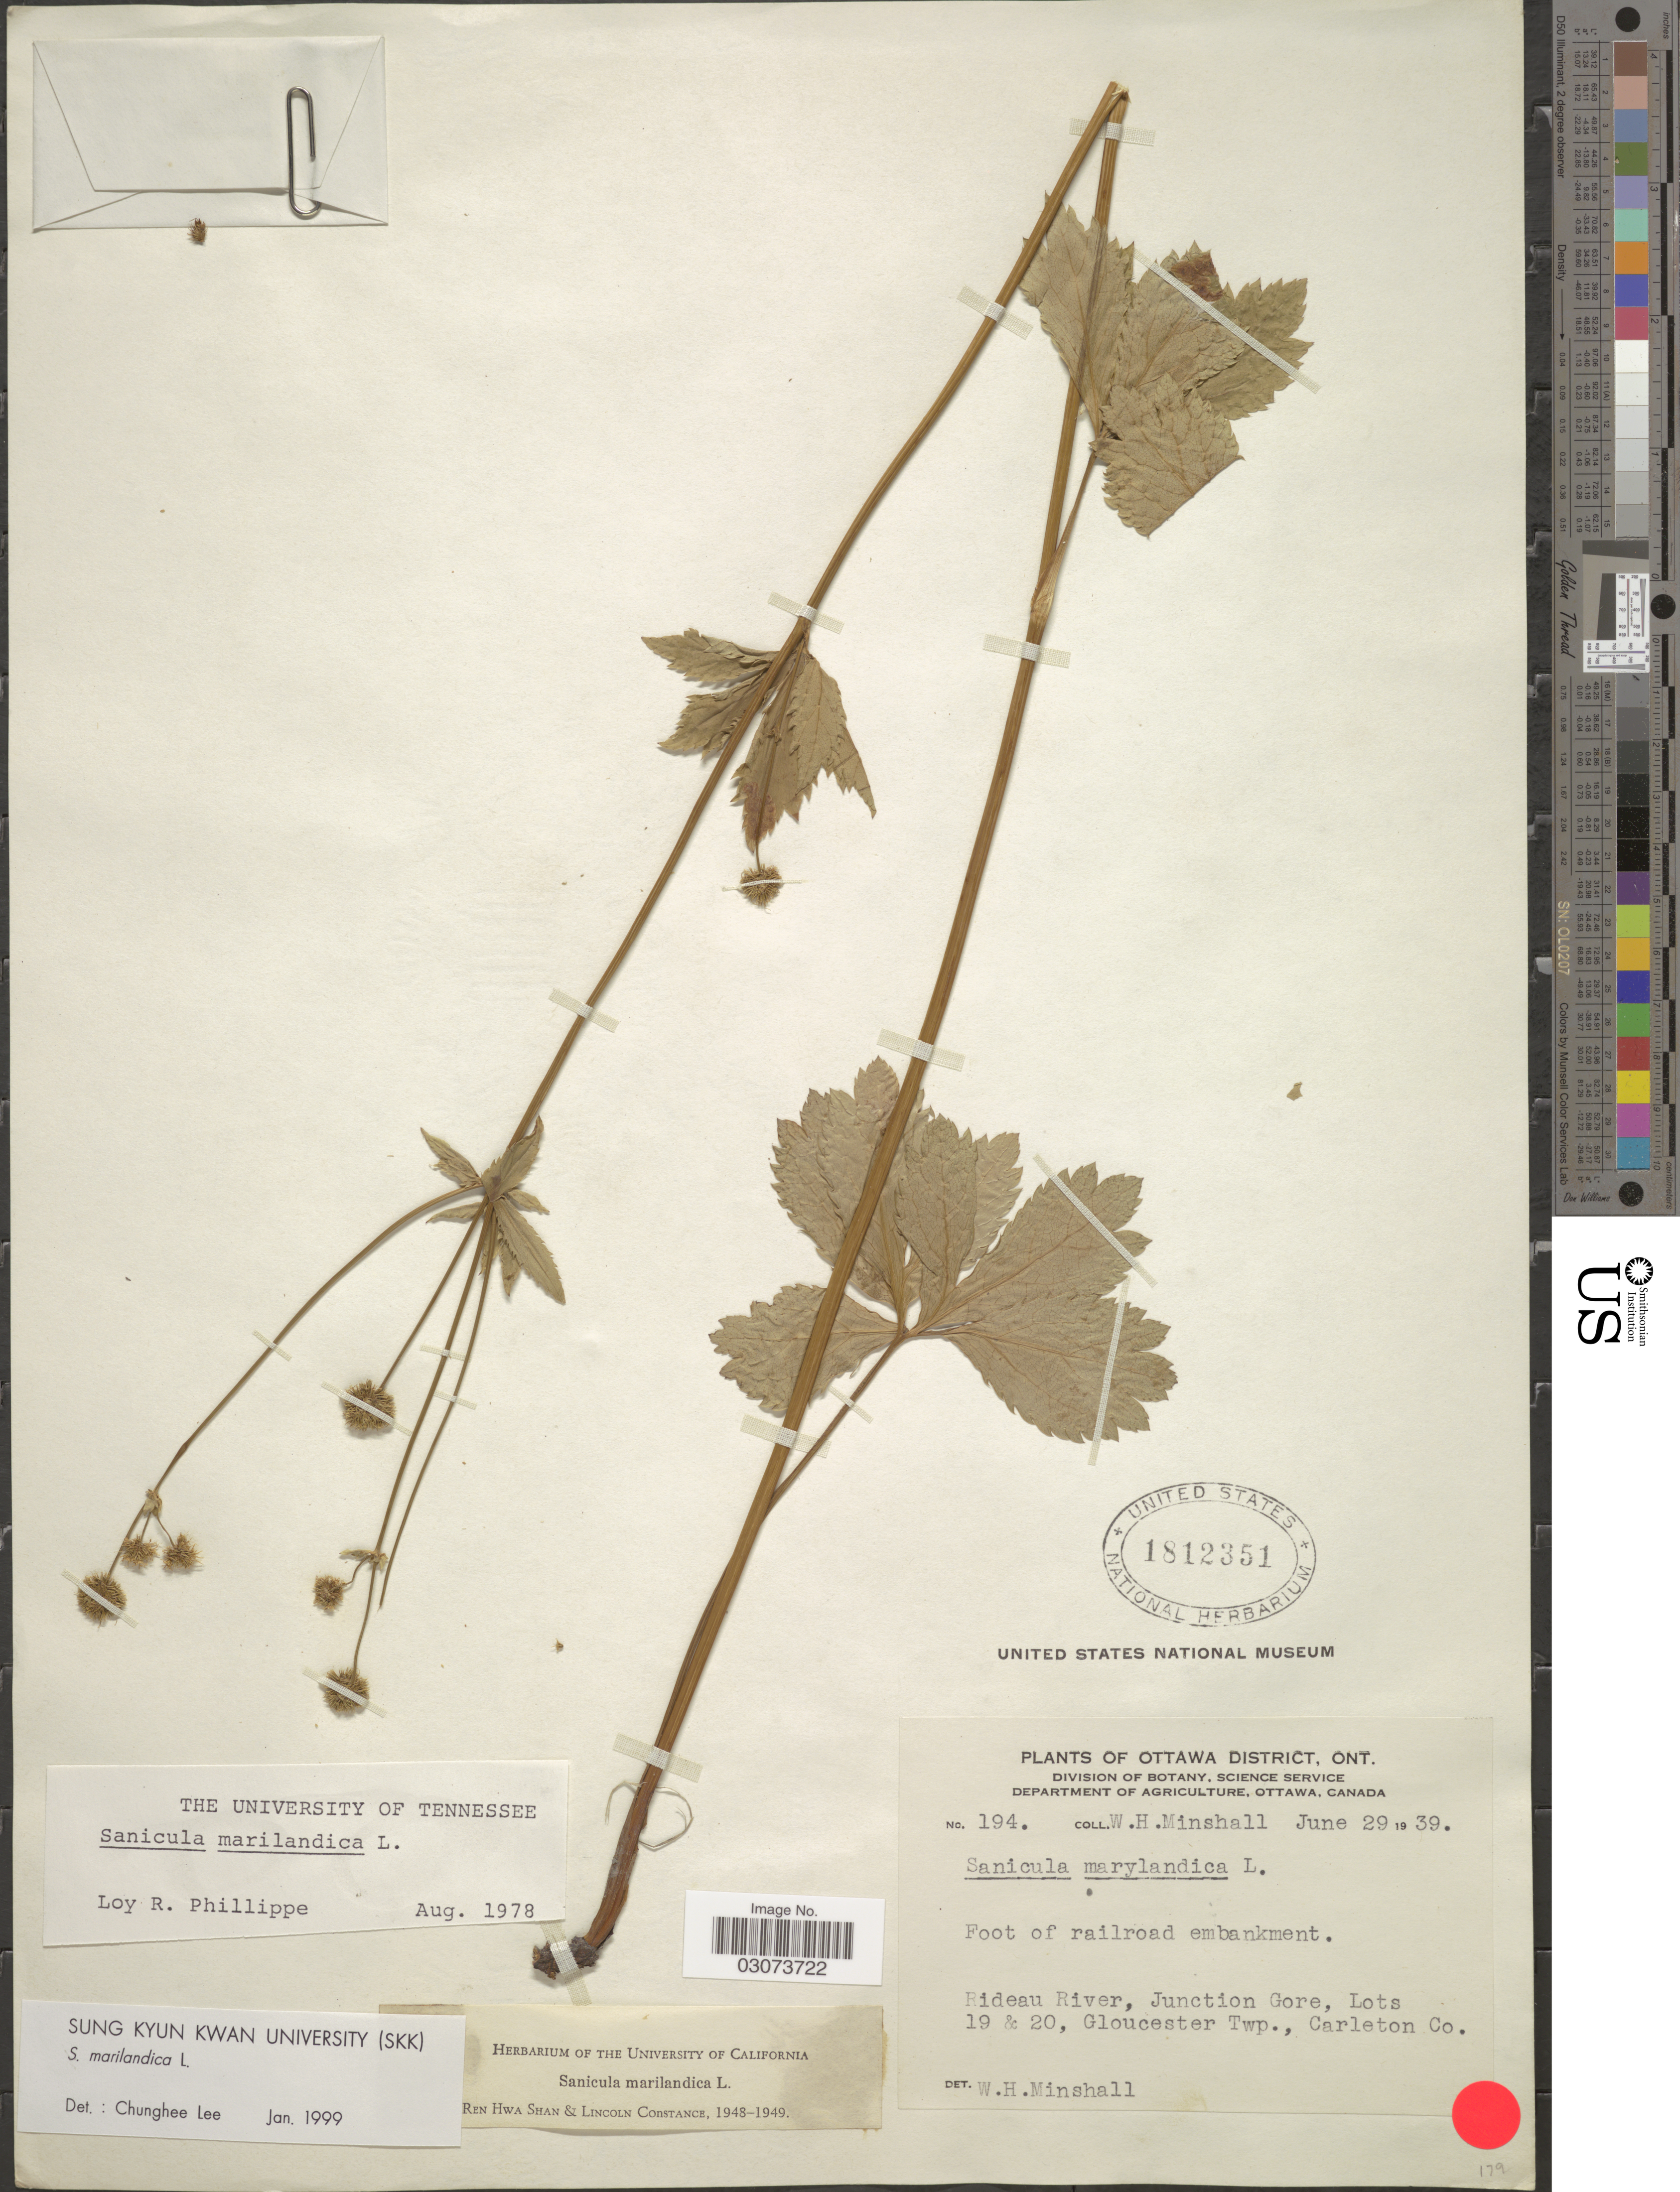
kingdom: Plantae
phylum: Tracheophyta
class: Magnoliopsida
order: Apiales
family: Apiaceae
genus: Sanicula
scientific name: Sanicula marilandica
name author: L.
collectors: W. Minshall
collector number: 194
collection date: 1939-06-29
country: Canada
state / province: Ontario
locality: Ottawa District, Rideau River, Junction Gore, Lots 19 & 20, Gloucester Twp., Carleton Co.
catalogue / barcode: US 1812351